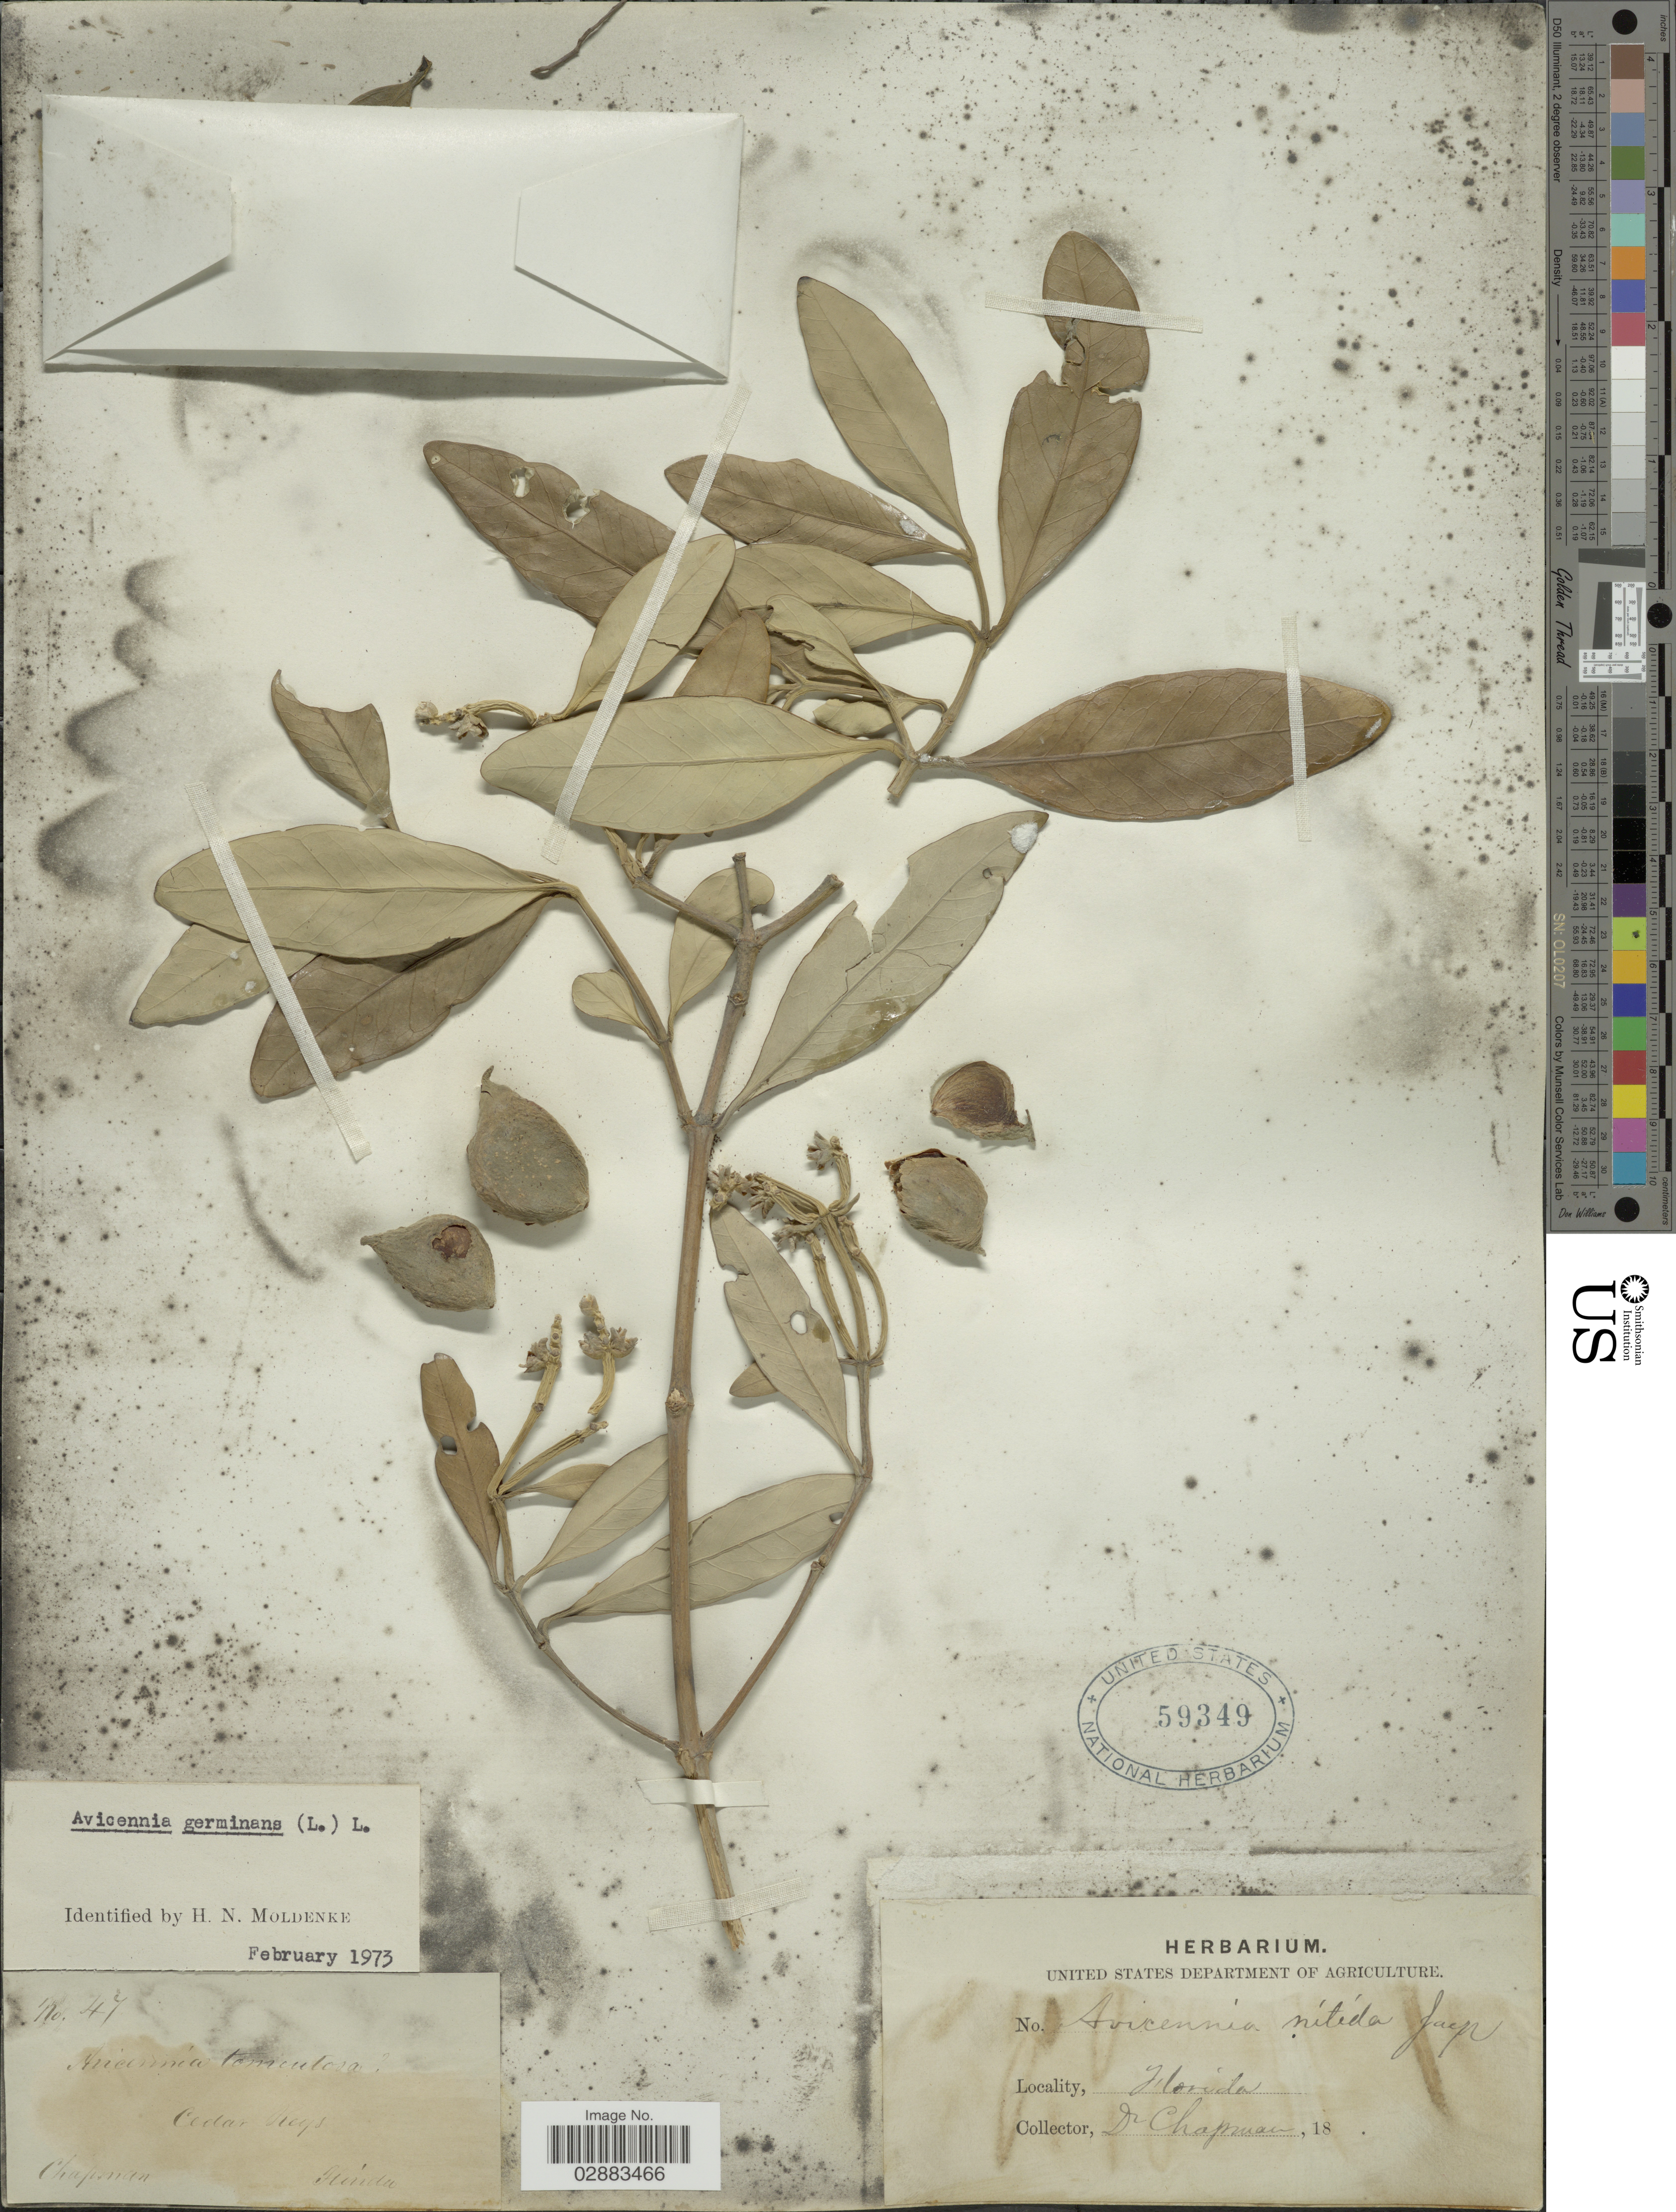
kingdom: Plantae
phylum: Tracheophyta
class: Magnoliopsida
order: Lamiales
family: Acanthaceae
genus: Avicennia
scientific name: Avicennia germinans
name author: (L.) L.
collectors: A. Chapman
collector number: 47*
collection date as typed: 18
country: United States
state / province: Florida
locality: Cedar Keys.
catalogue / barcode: US 59349